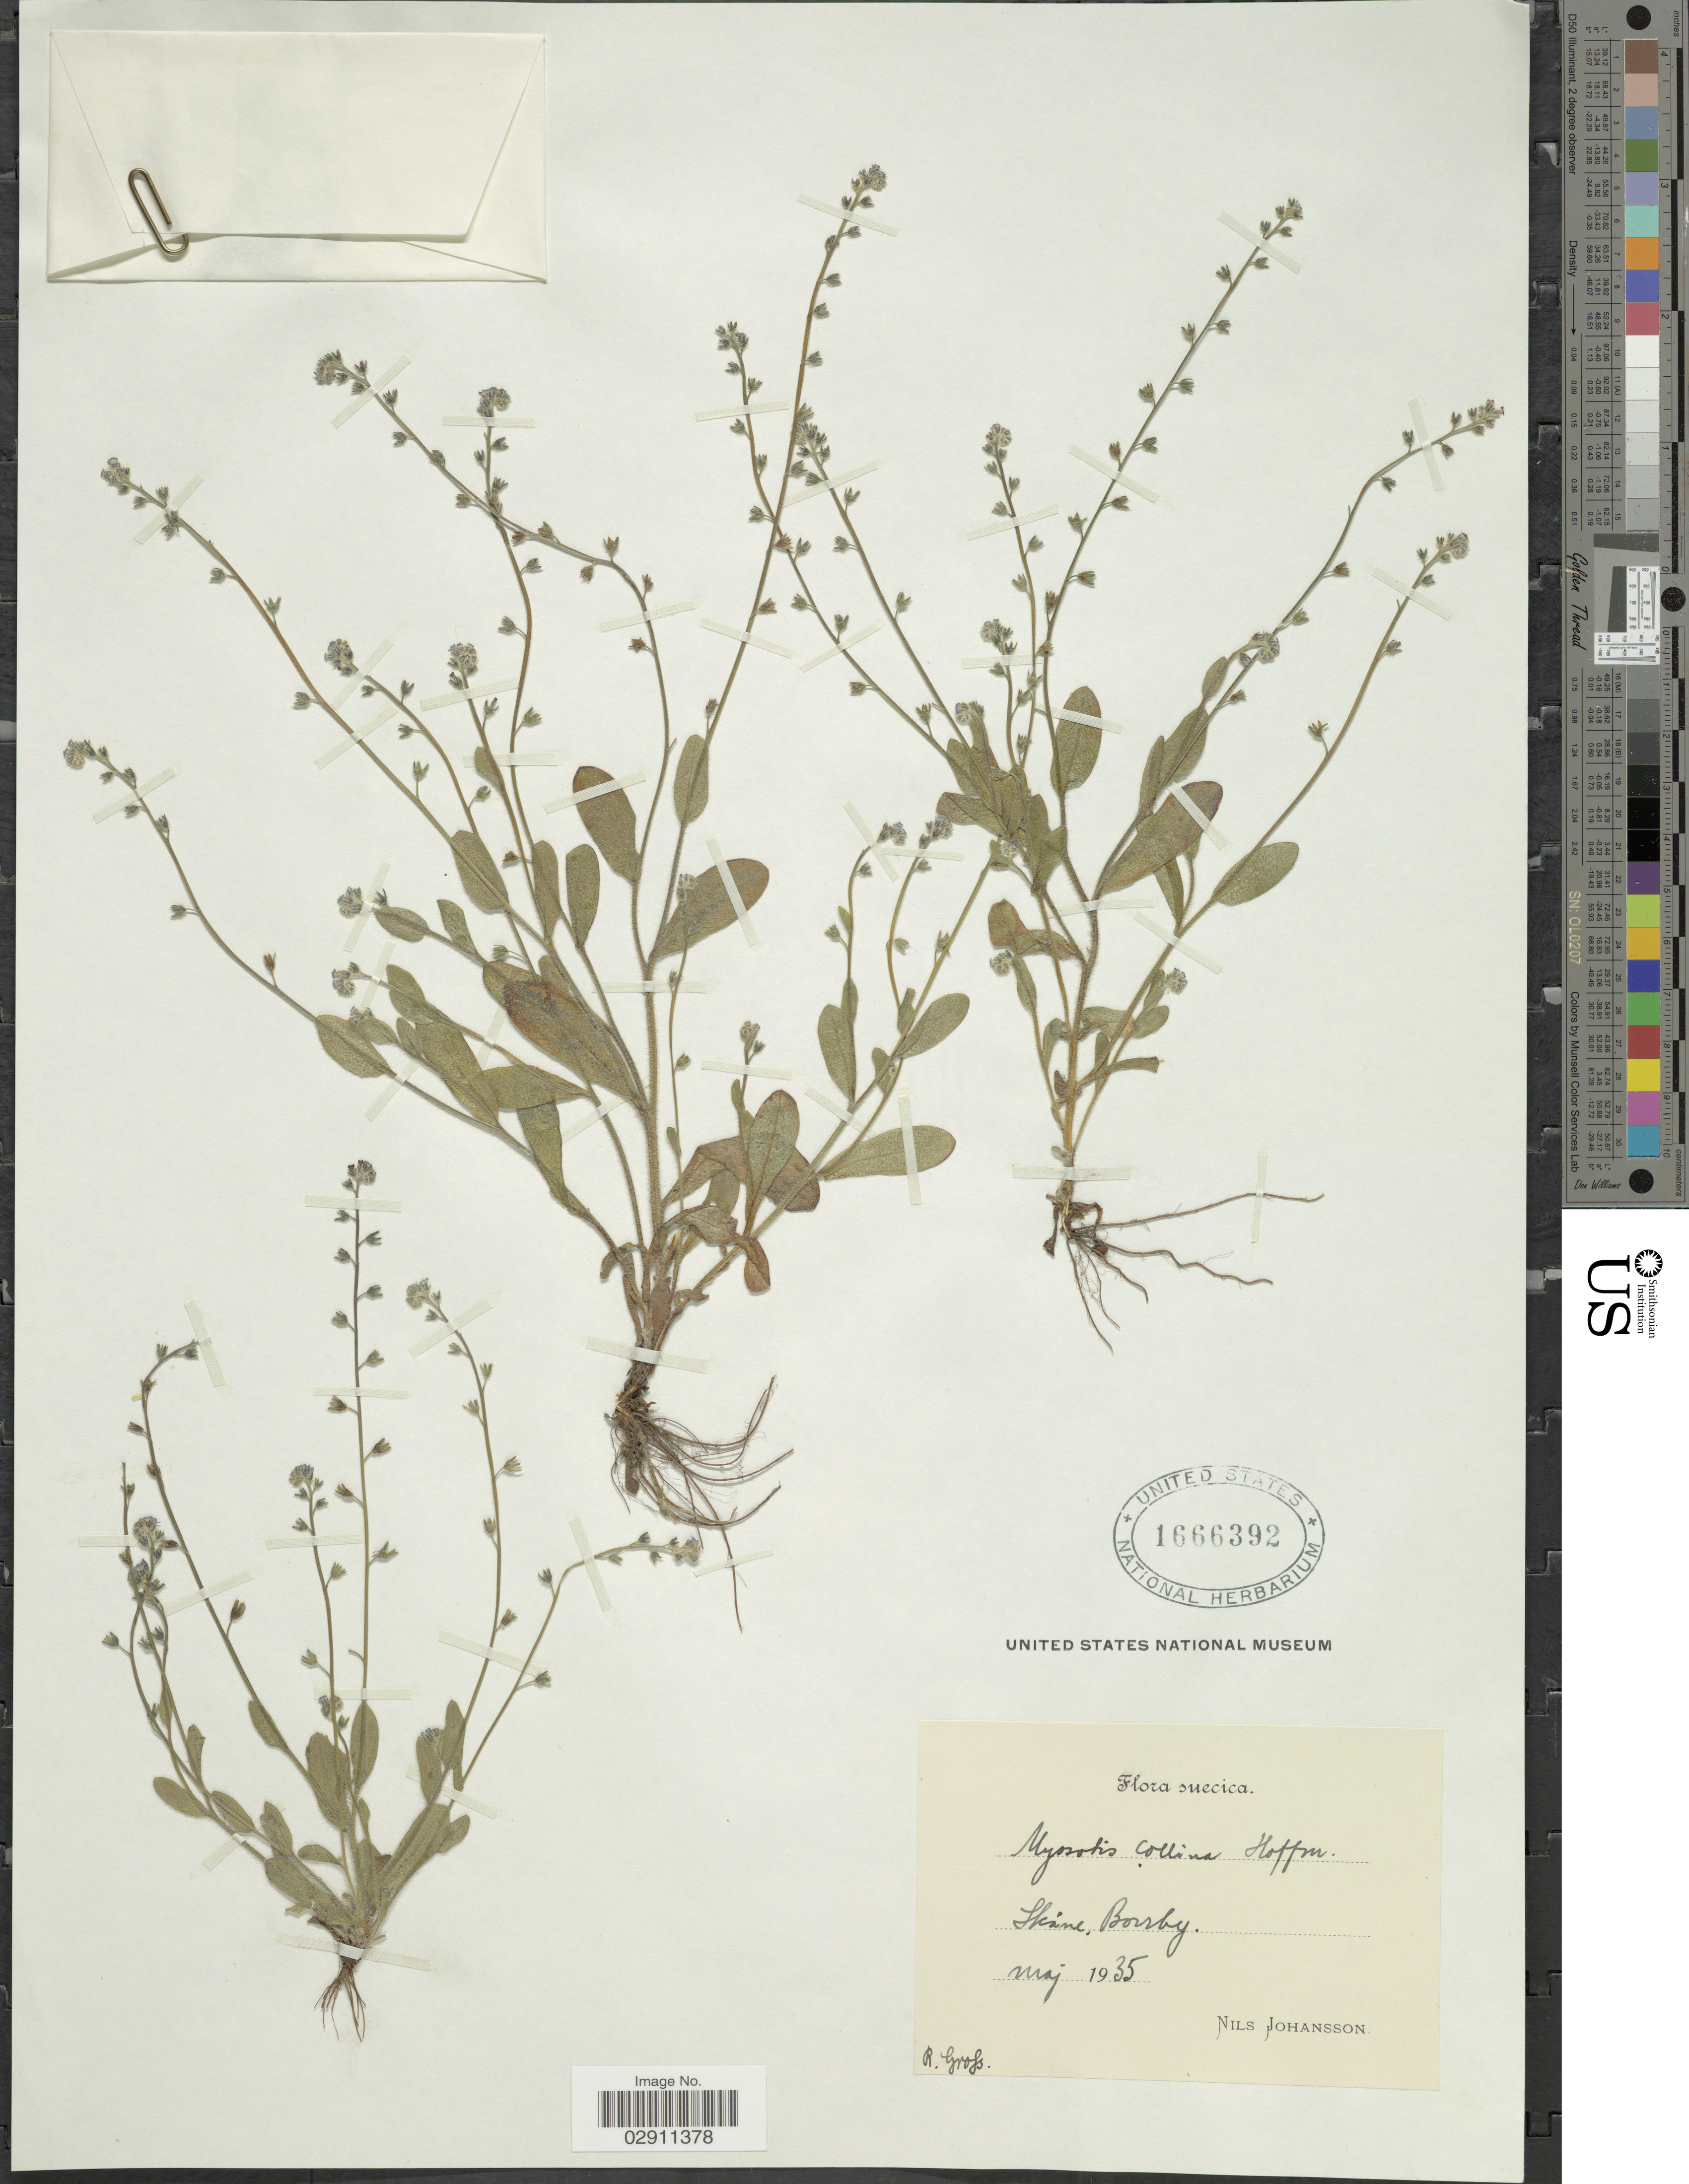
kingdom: Plantae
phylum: Tracheophyta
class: Magnoliopsida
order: Boraginales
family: Boraginaceae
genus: Myosotis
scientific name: Myosotis ramosissima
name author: Rochel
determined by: Goldman, Doug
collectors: N. Johansson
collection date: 1935-05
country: Sweden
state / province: Skåne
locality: Suecica, Skáne, Borrby.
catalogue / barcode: US 1666392